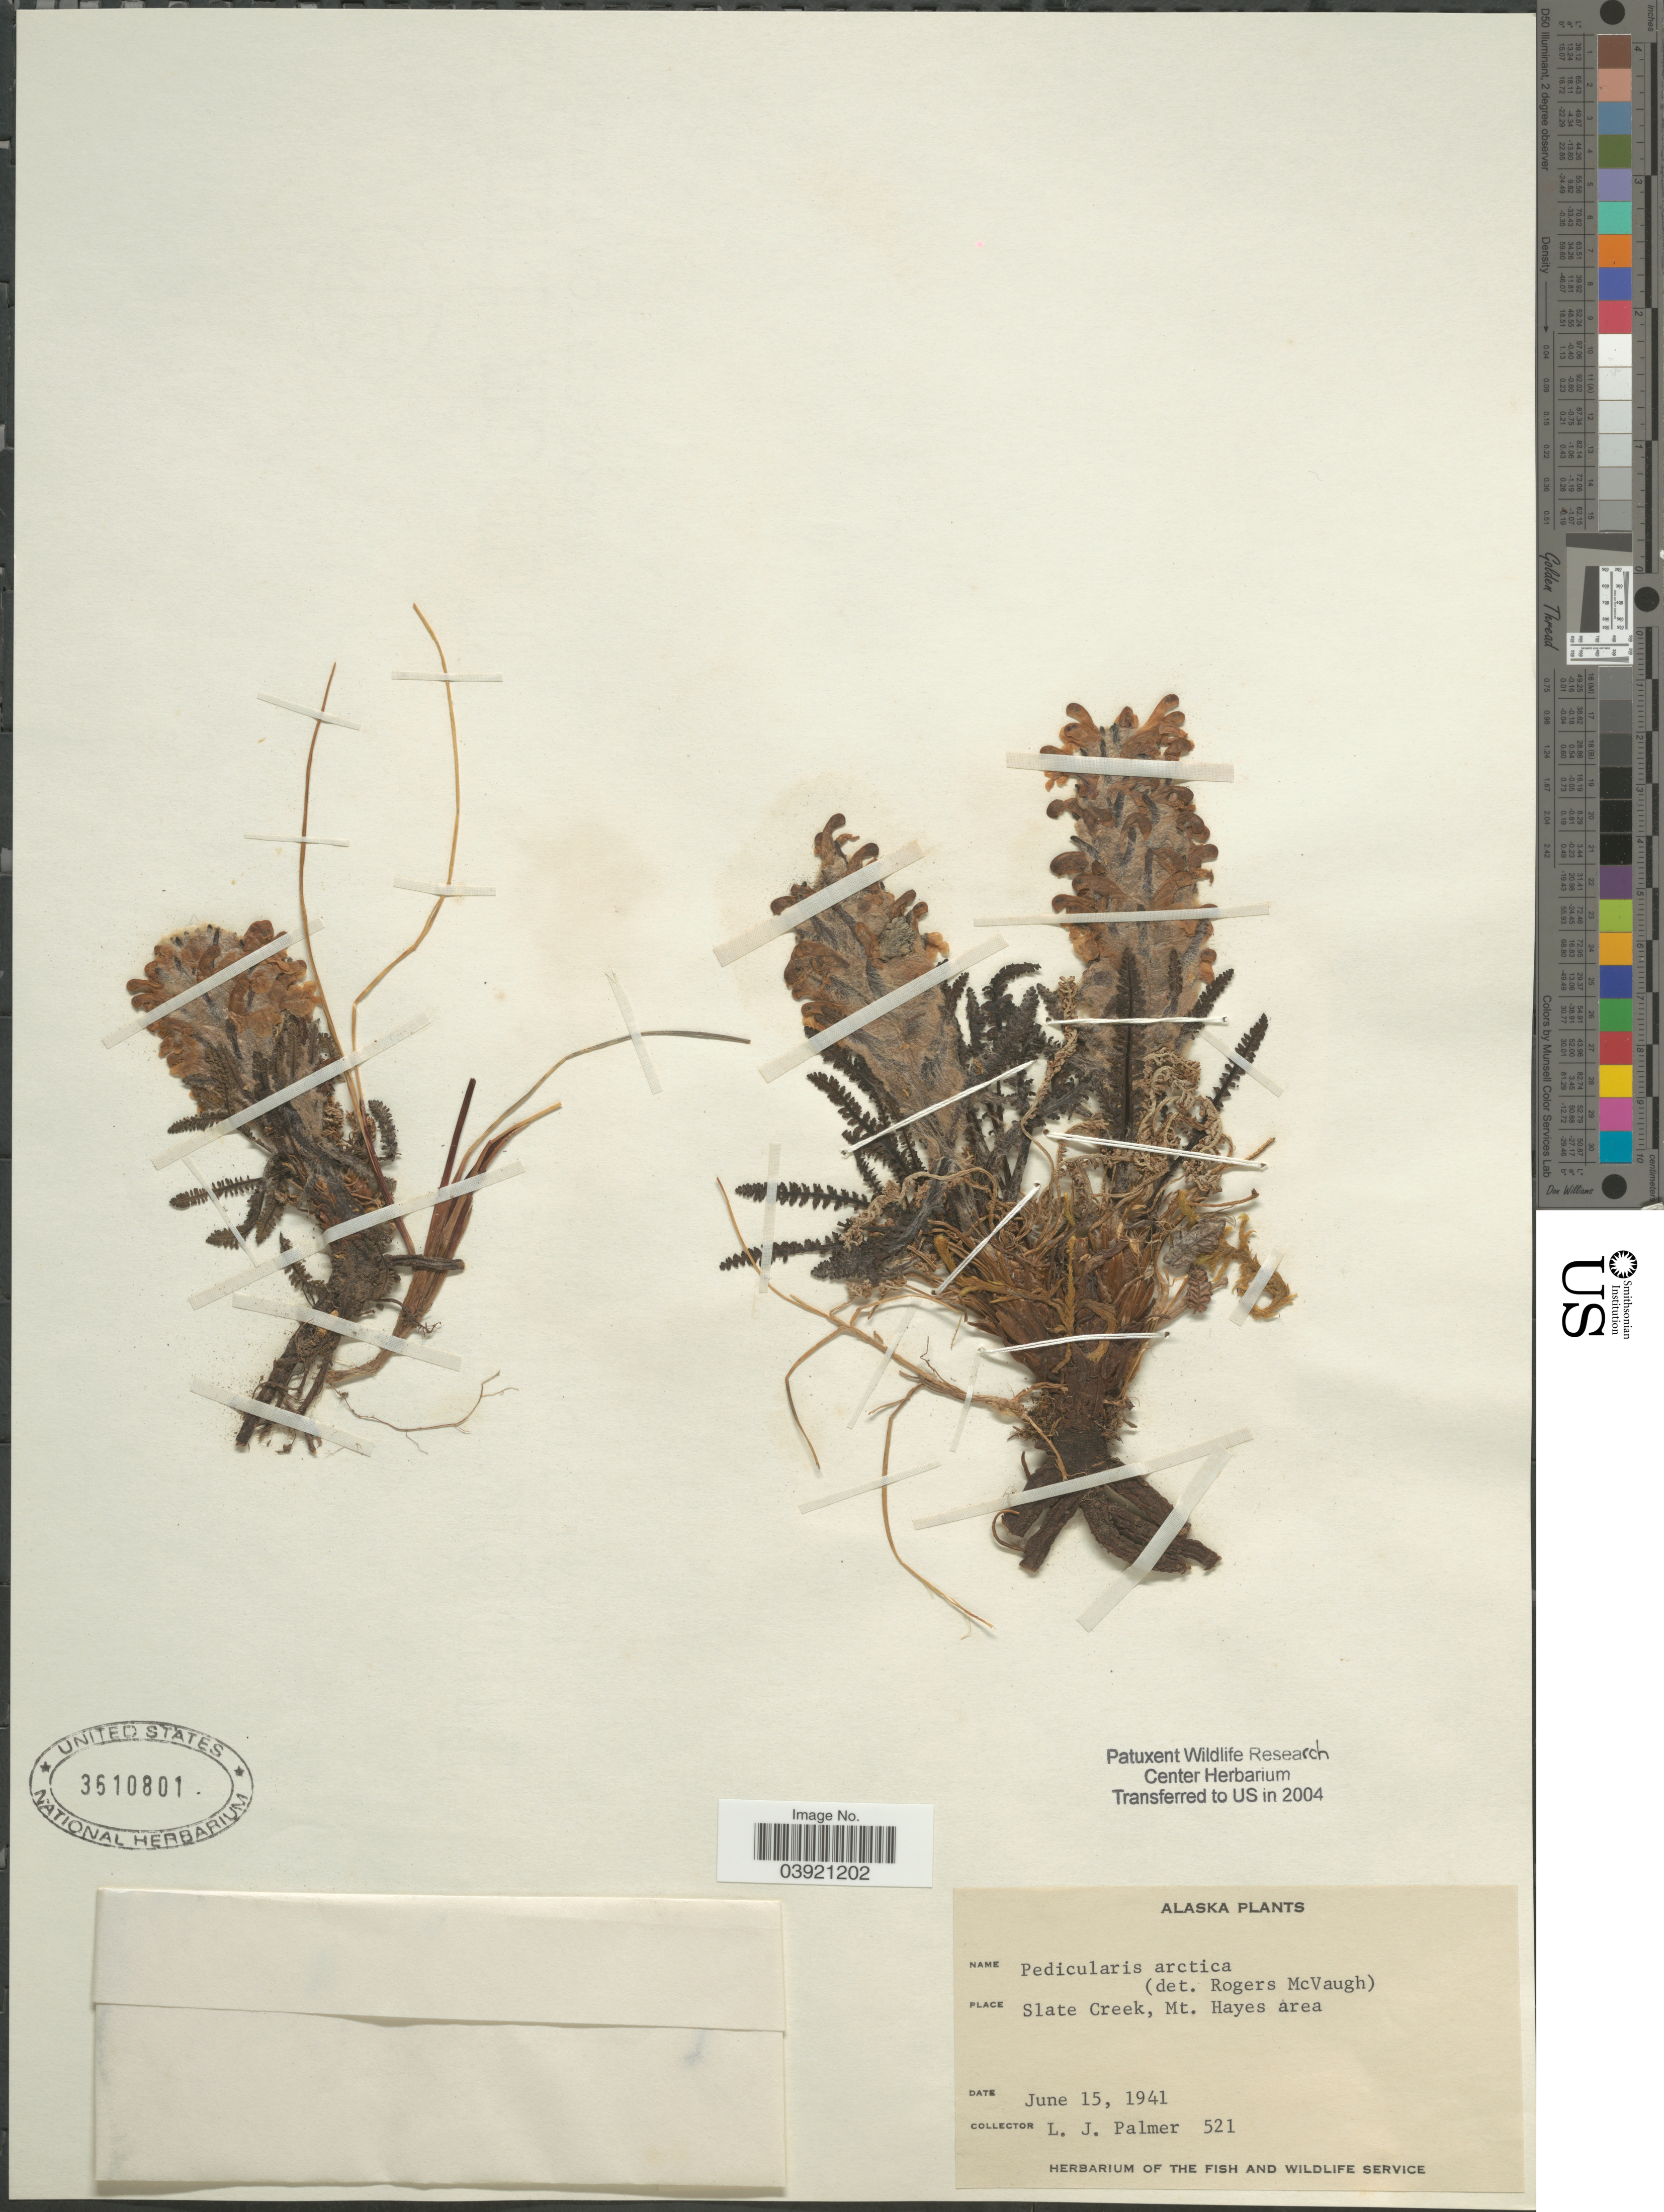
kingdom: Plantae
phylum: Tracheophyta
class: Magnoliopsida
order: Lamiales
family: Orobanchaceae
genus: Pedicularis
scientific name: Pedicularis arctica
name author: R. Br.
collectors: L. J. Palmer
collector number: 521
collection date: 1941-06-15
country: United States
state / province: Alaska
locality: Slate Creek, Mt. Hayes area.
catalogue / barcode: US 3610801